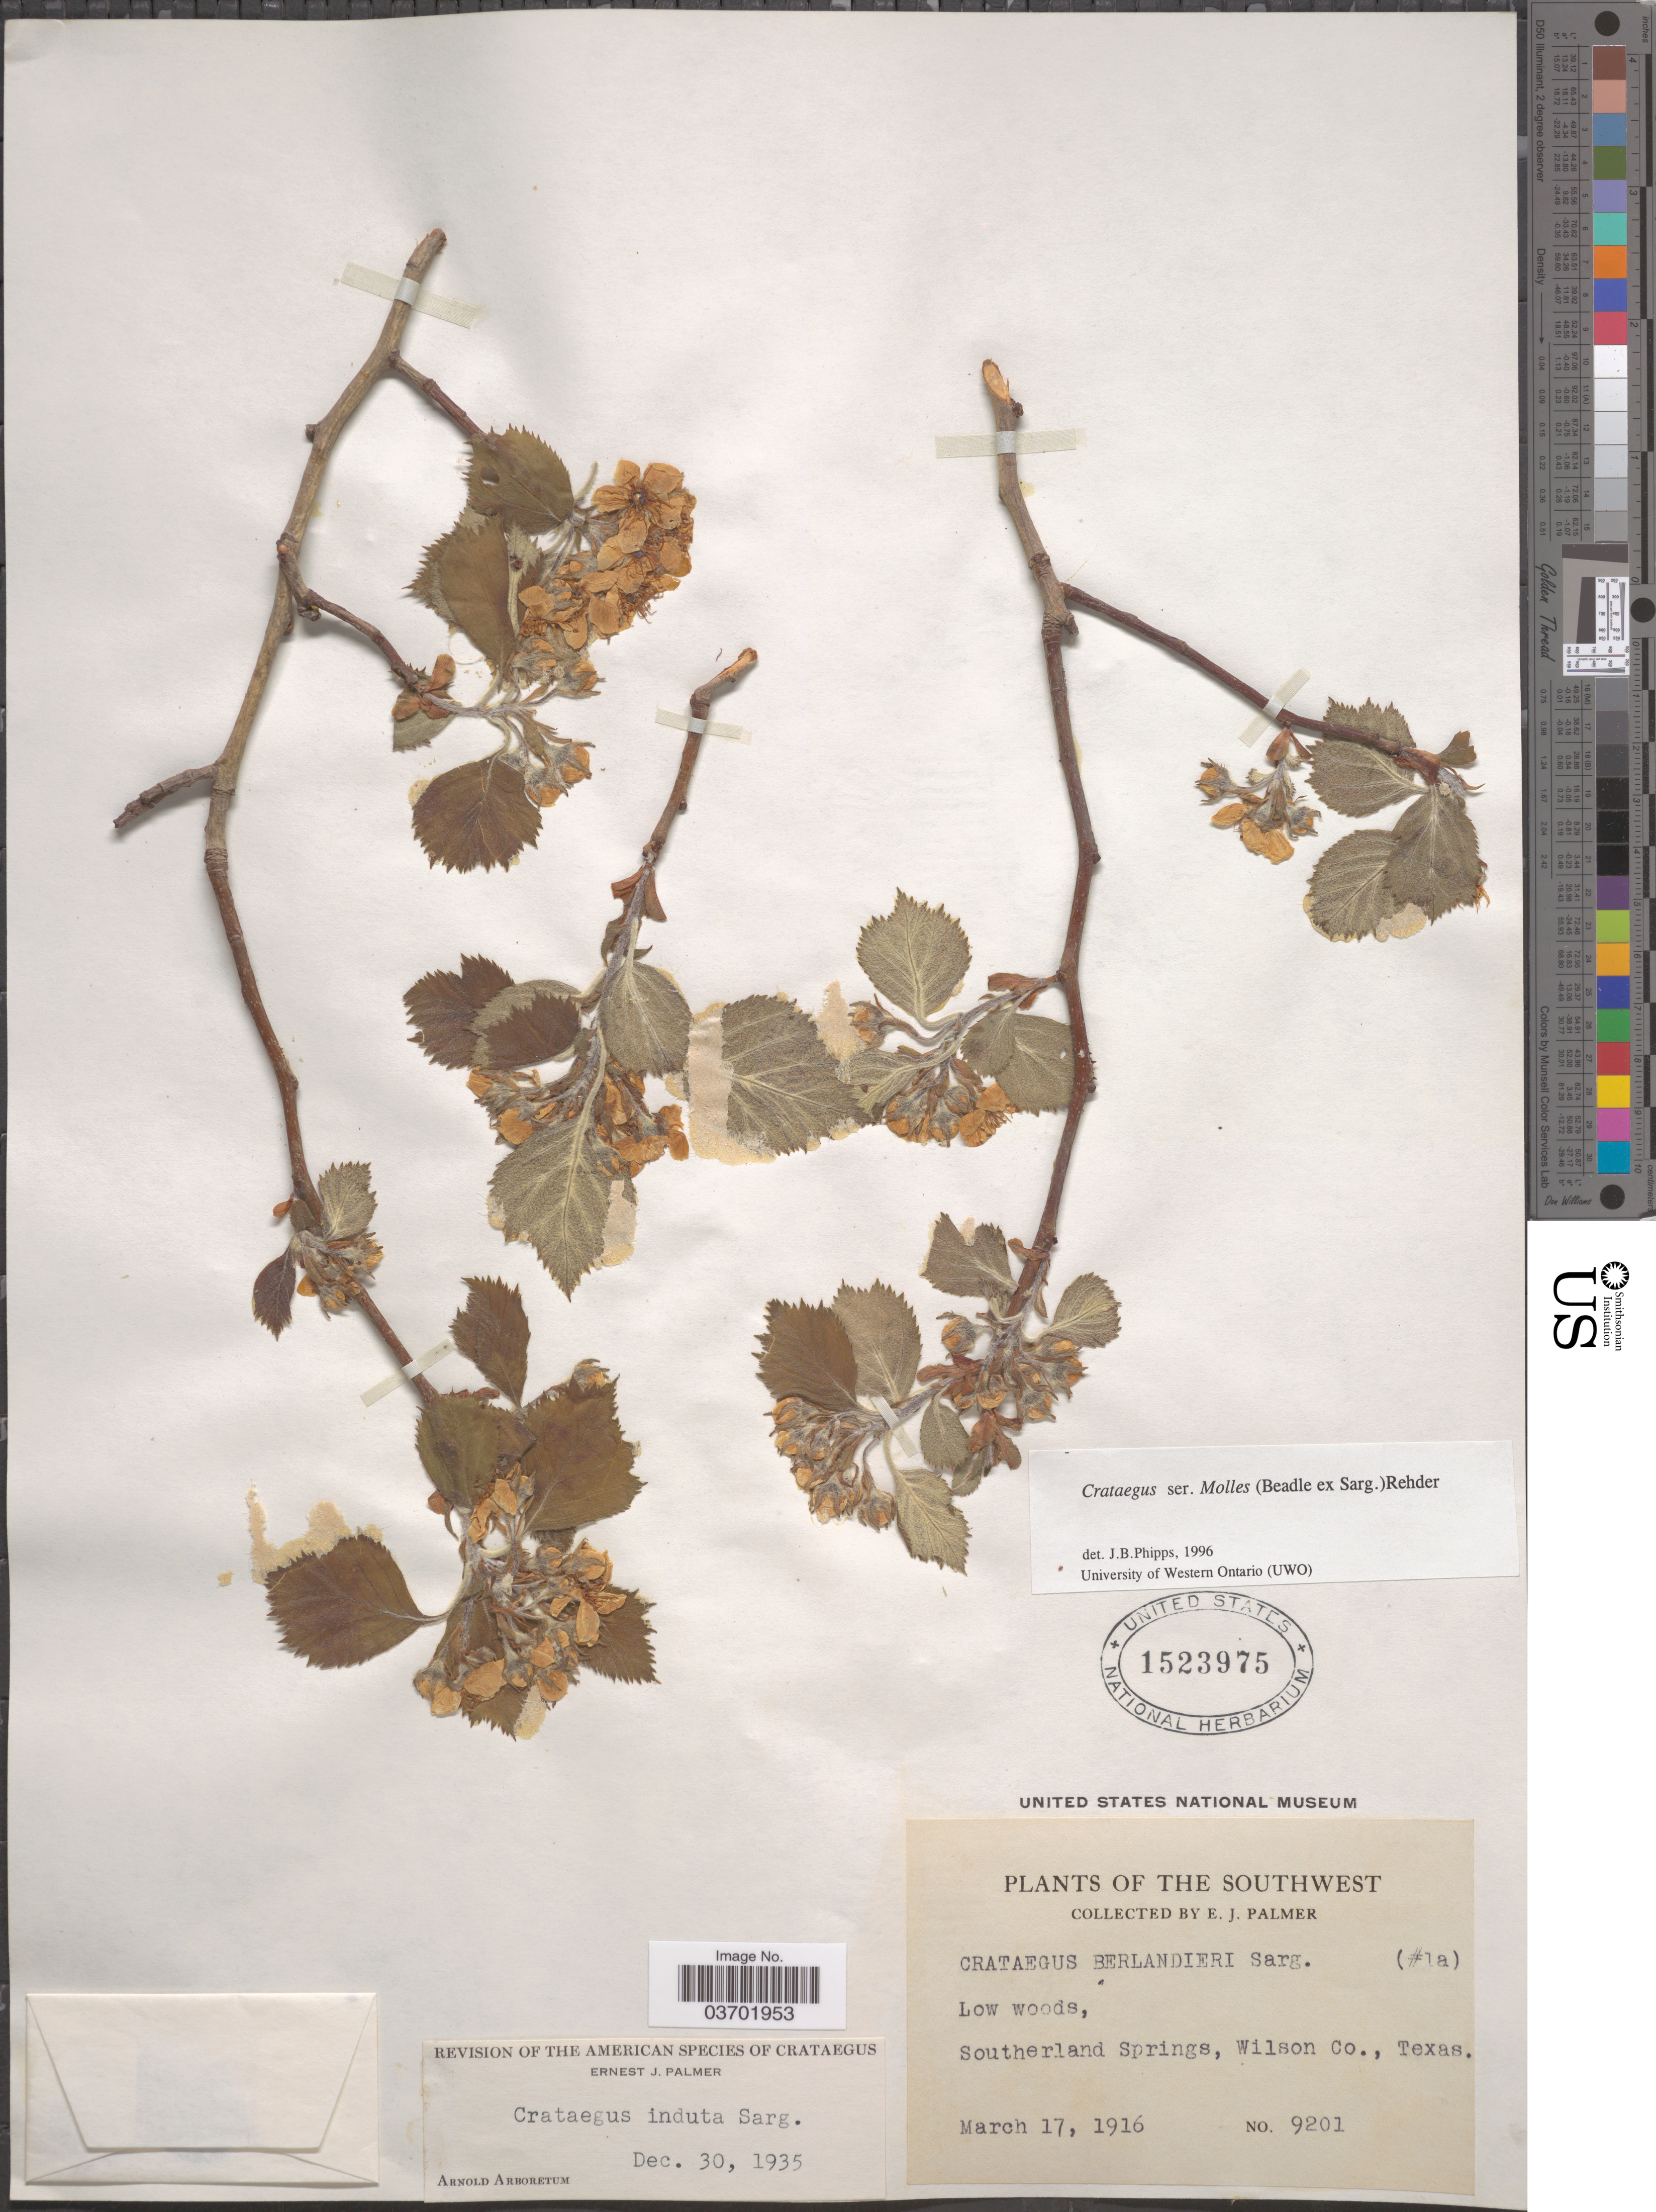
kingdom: Plantae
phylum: Tracheophyta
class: Magnoliopsida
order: Rosales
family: Rosaceae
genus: Crataegus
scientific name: Crataegus texana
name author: Buckley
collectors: E. J. Palmer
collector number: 9201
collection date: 1916-03-17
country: United States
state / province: Texas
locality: Southwest. Southerland Springs, Wilson Co.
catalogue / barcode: US 1523975